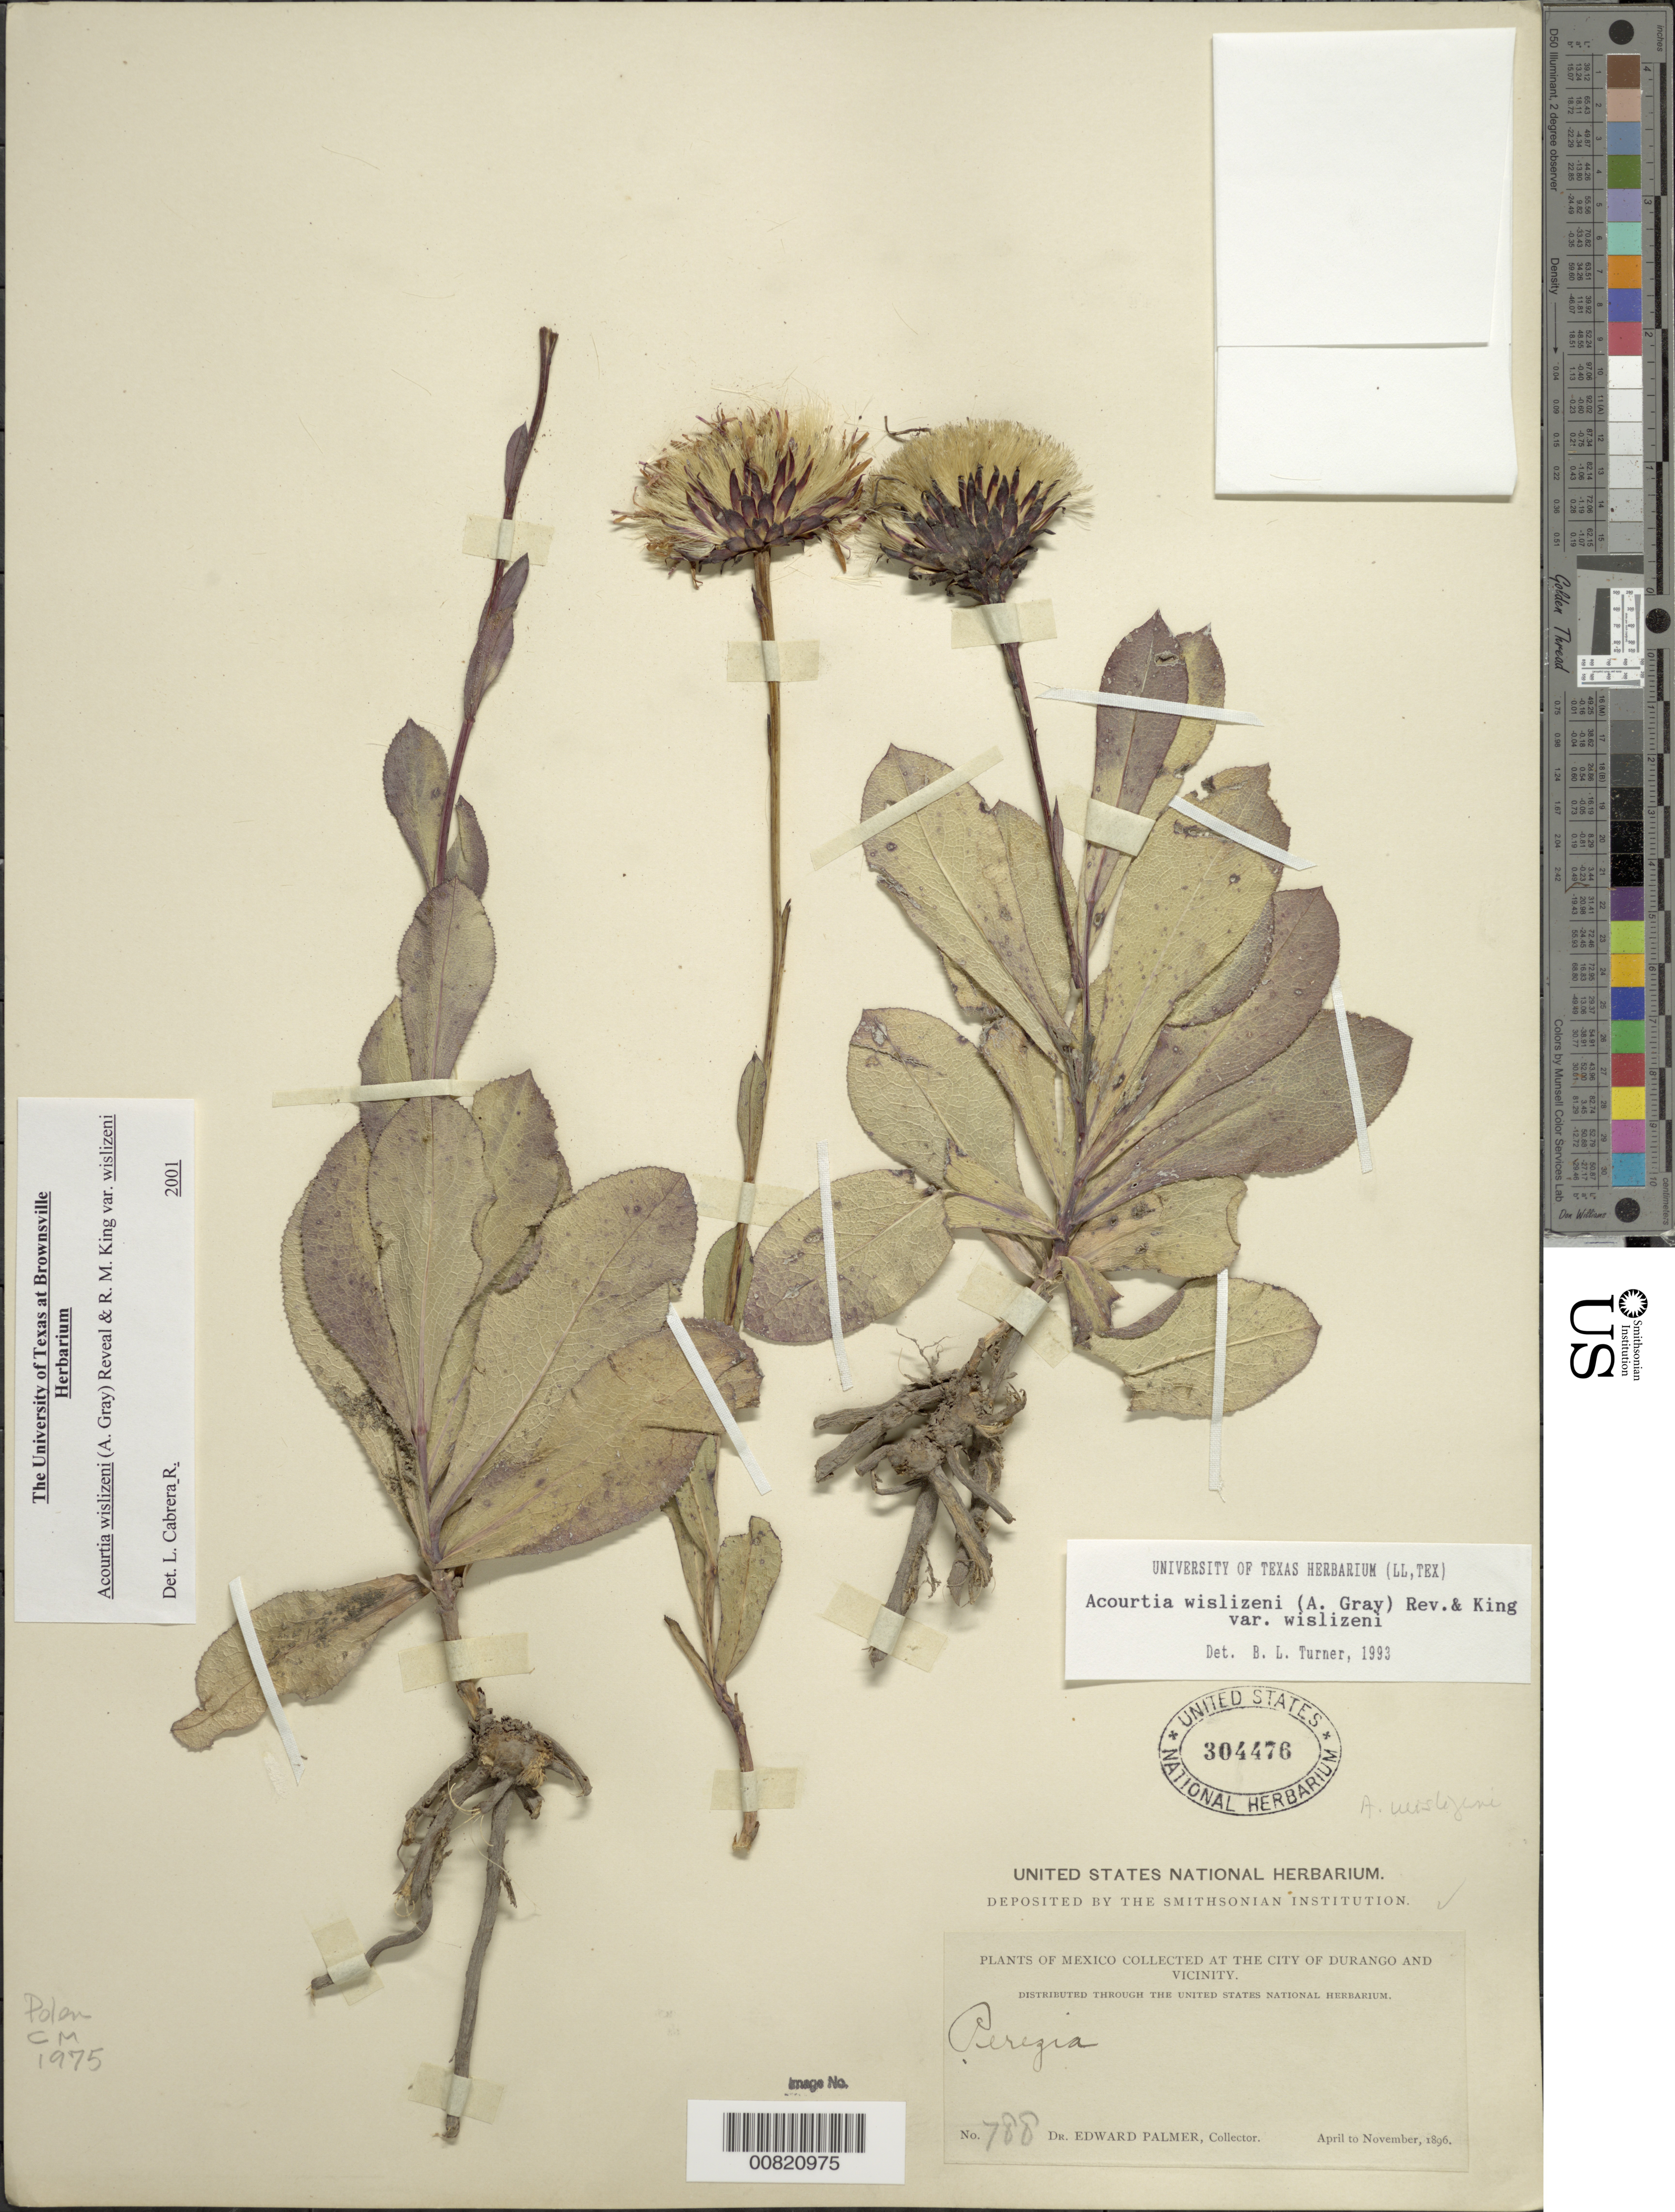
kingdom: Plantae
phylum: Tracheophyta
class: Magnoliopsida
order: Asterales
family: Asteraceae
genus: Acourtia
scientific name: Acourtia wislizenii var. wislizenii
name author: (A. Gray) Reveal & R.M. King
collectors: E. Palmer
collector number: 788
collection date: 1896-04/1896-11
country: Mexico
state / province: Durango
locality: City of Durango and vicinity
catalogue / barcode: US 304476